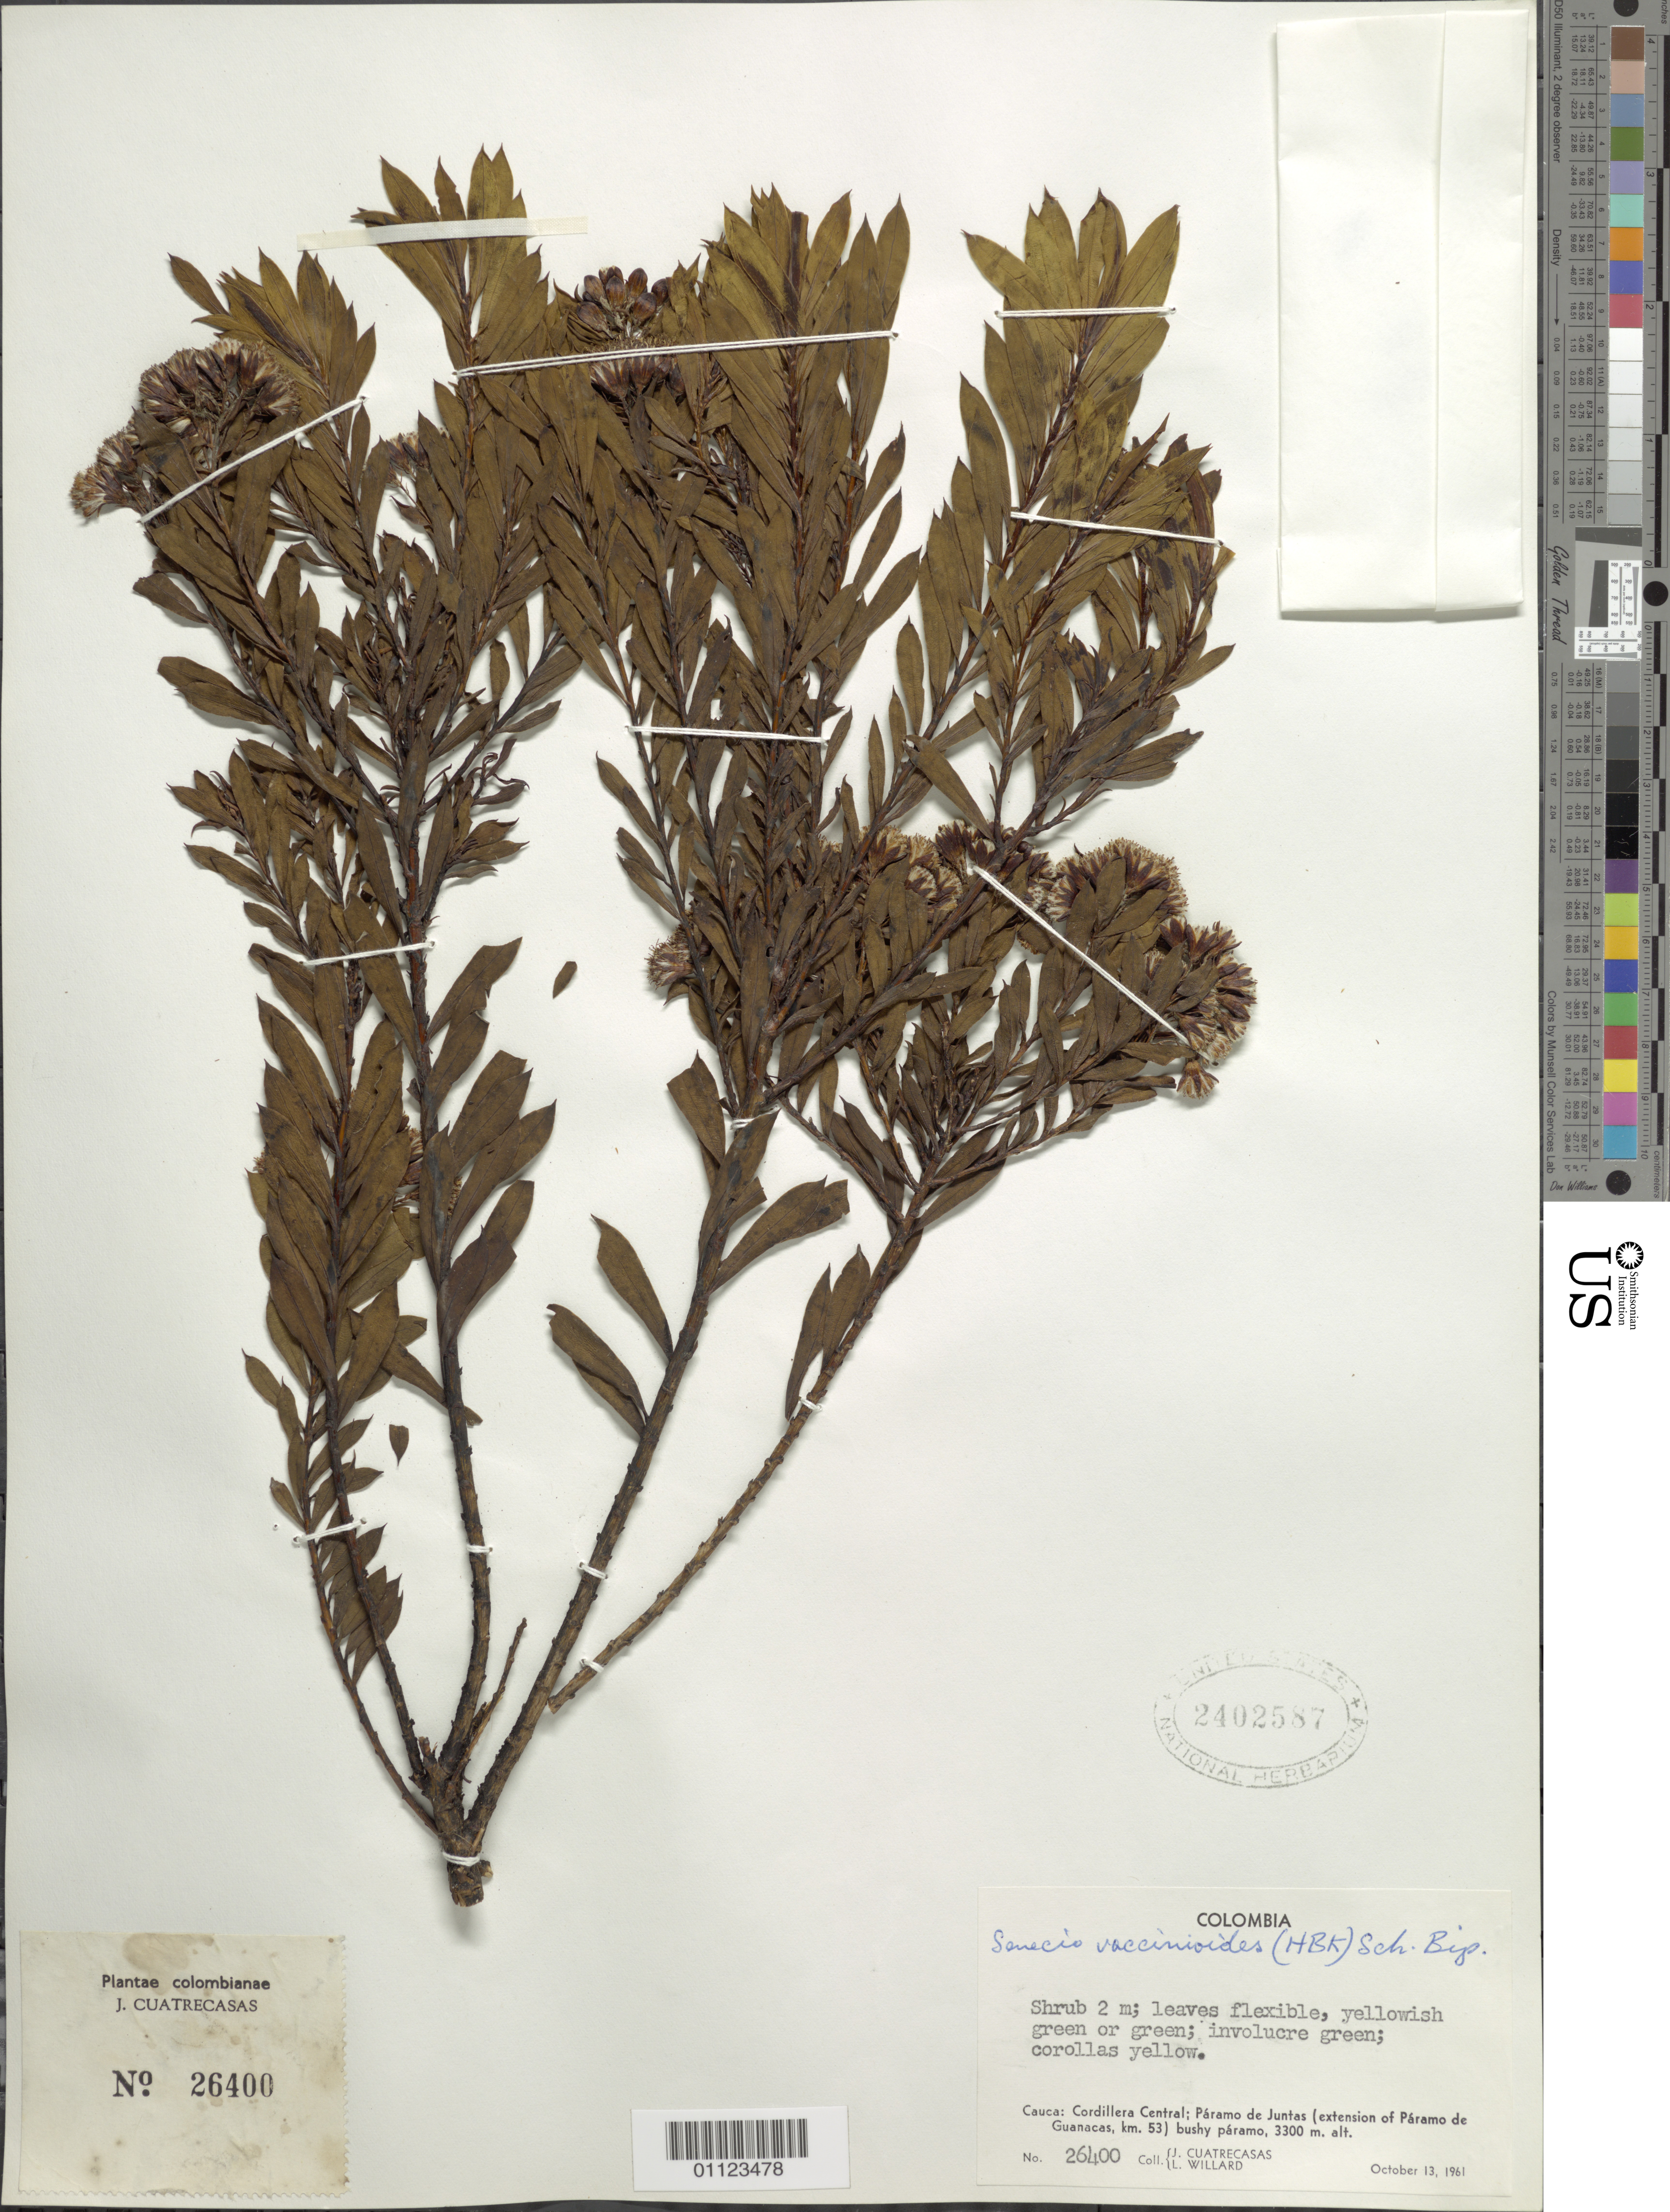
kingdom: Plantae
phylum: Tracheophyta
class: Magnoliopsida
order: Asterales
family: Asteraceae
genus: Pentacalia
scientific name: Pentacalia vaccinioides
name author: (Kunth) Cuatrec.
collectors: J. Cuatrecasas & L. Willard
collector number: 26400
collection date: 1961-10-13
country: Colombia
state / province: Cauca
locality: Cordillera central: Páramo de Juntas (extension of Páramo de Guanacas, km. 53).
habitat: Bushy paramo.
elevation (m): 3300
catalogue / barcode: US 2402587